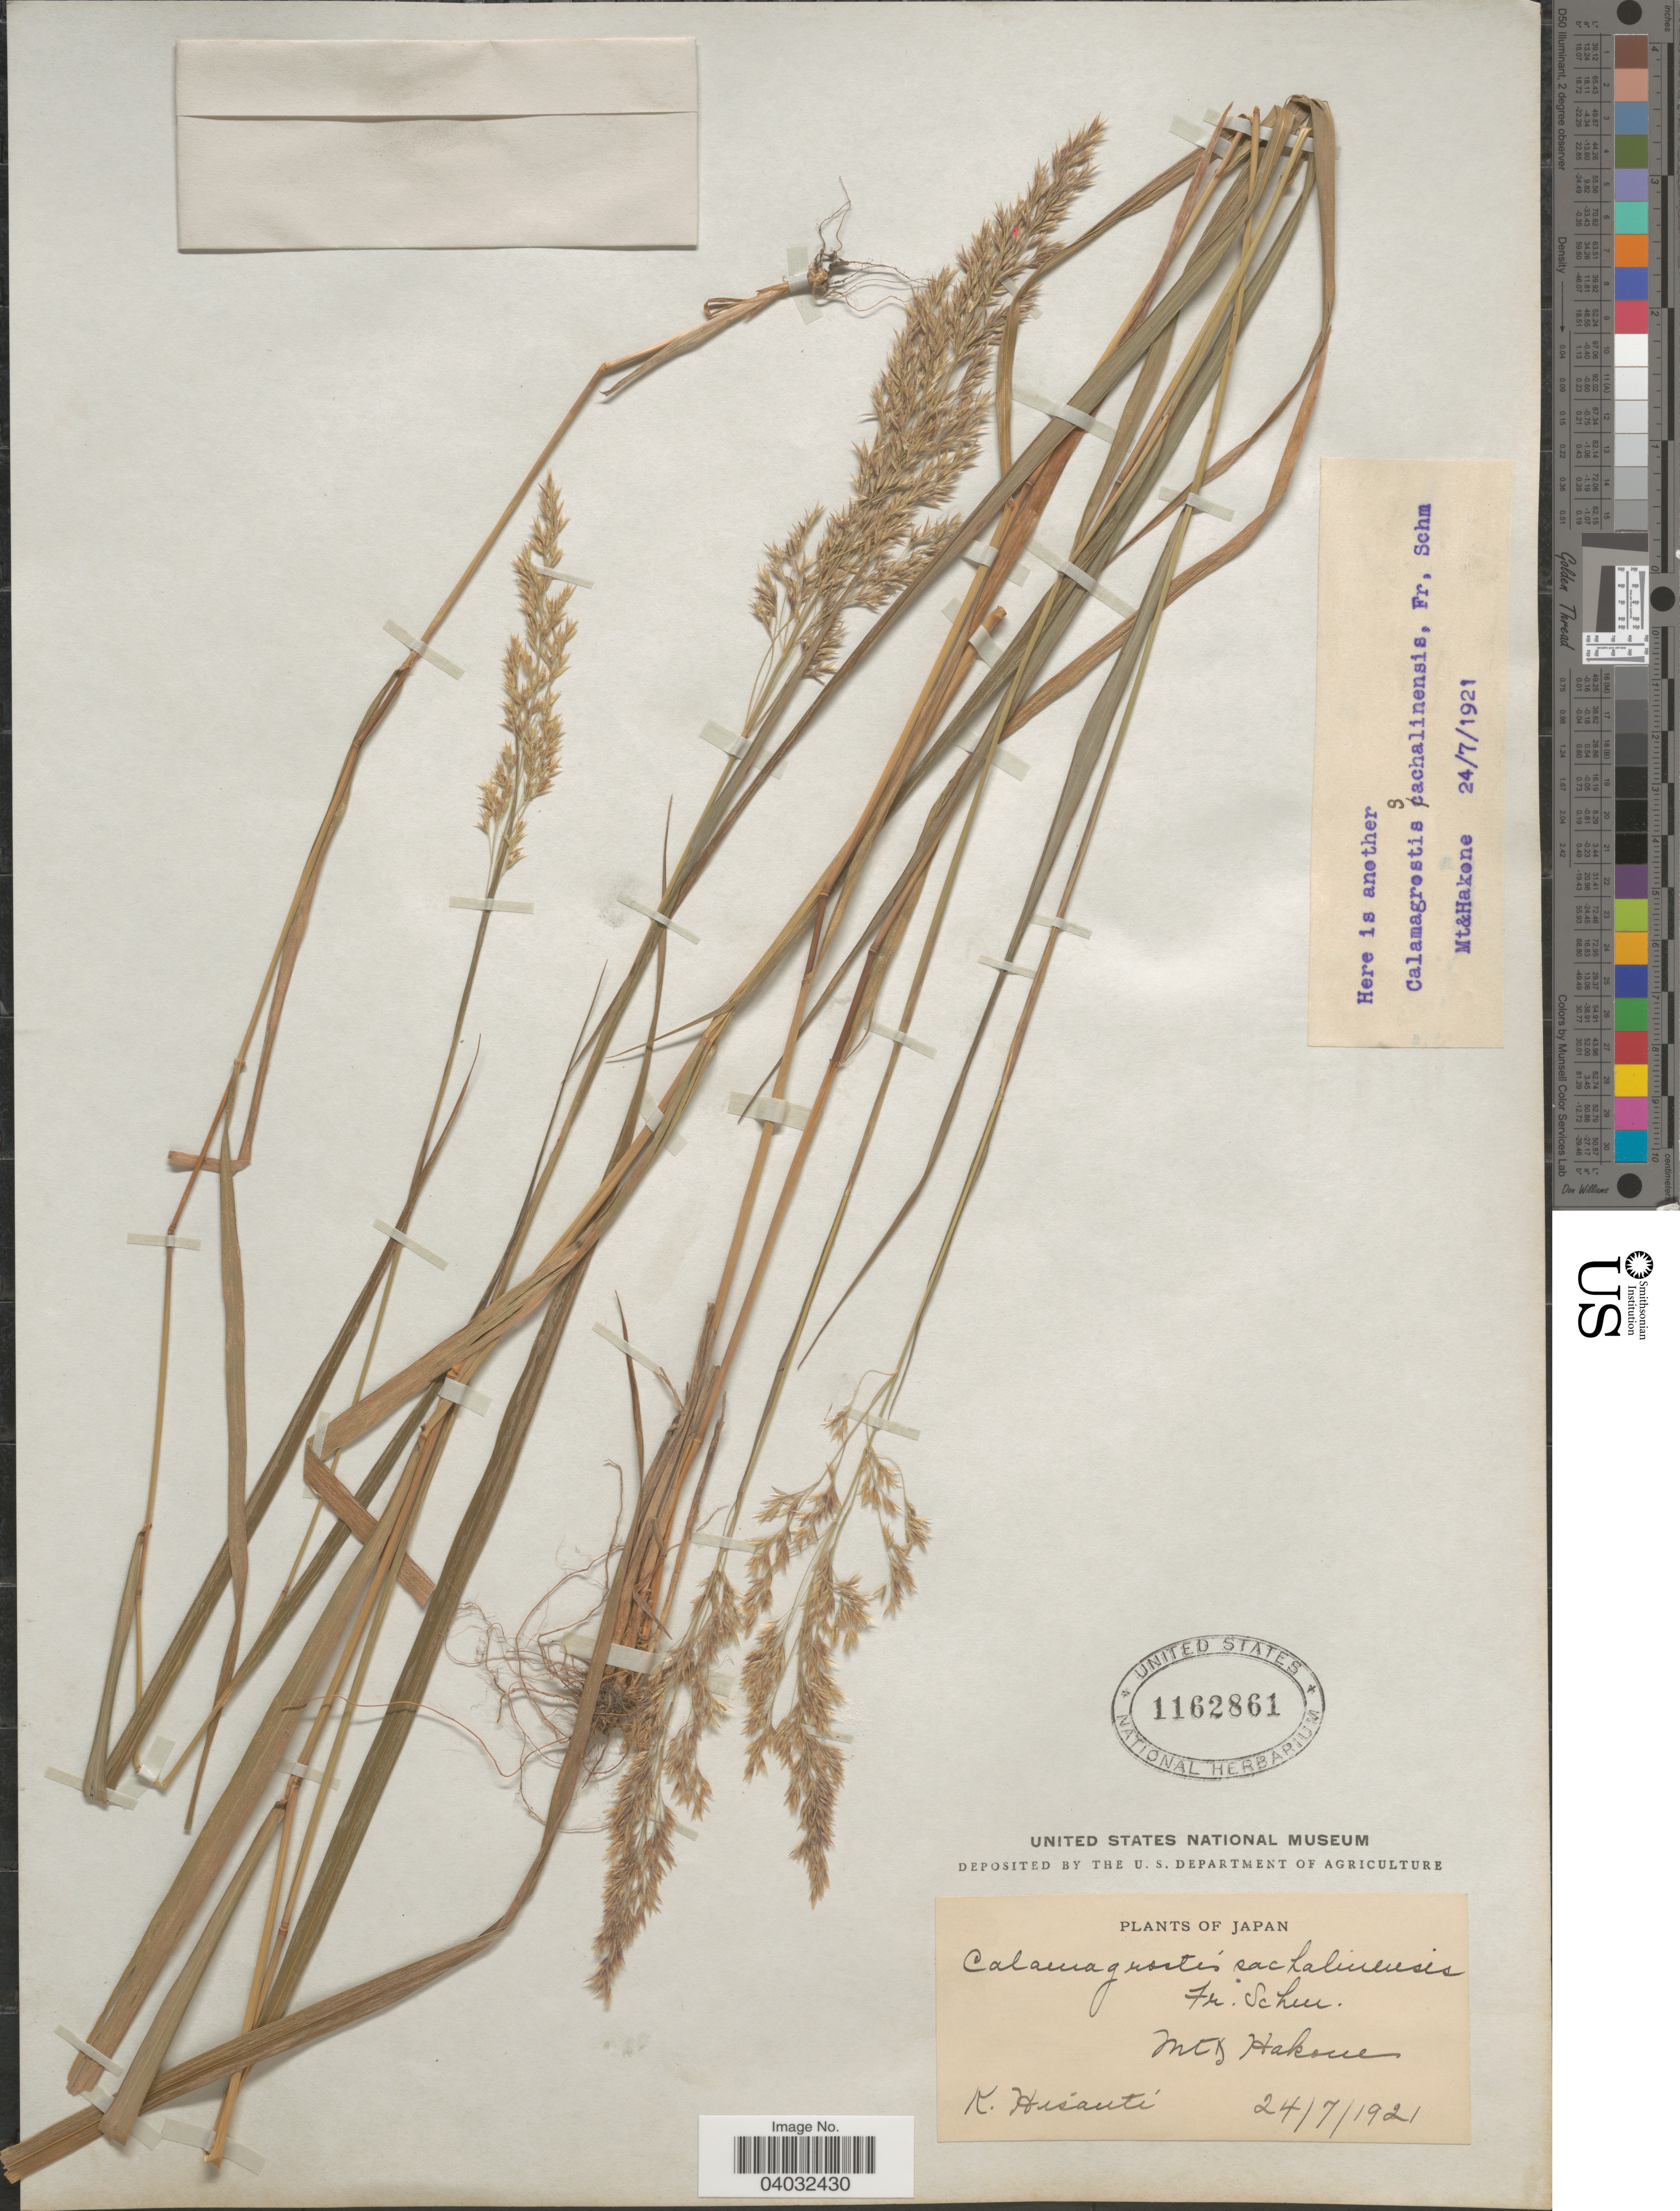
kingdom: Plantae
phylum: Tracheophyta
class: Liliopsida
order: Poales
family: Poaceae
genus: Calamagrostis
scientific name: Calamagrostis sachalinensis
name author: F. Schmidt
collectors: K. Hisauti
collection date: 1921-07-24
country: Japan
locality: Mt & Hakone.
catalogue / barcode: US 1162861